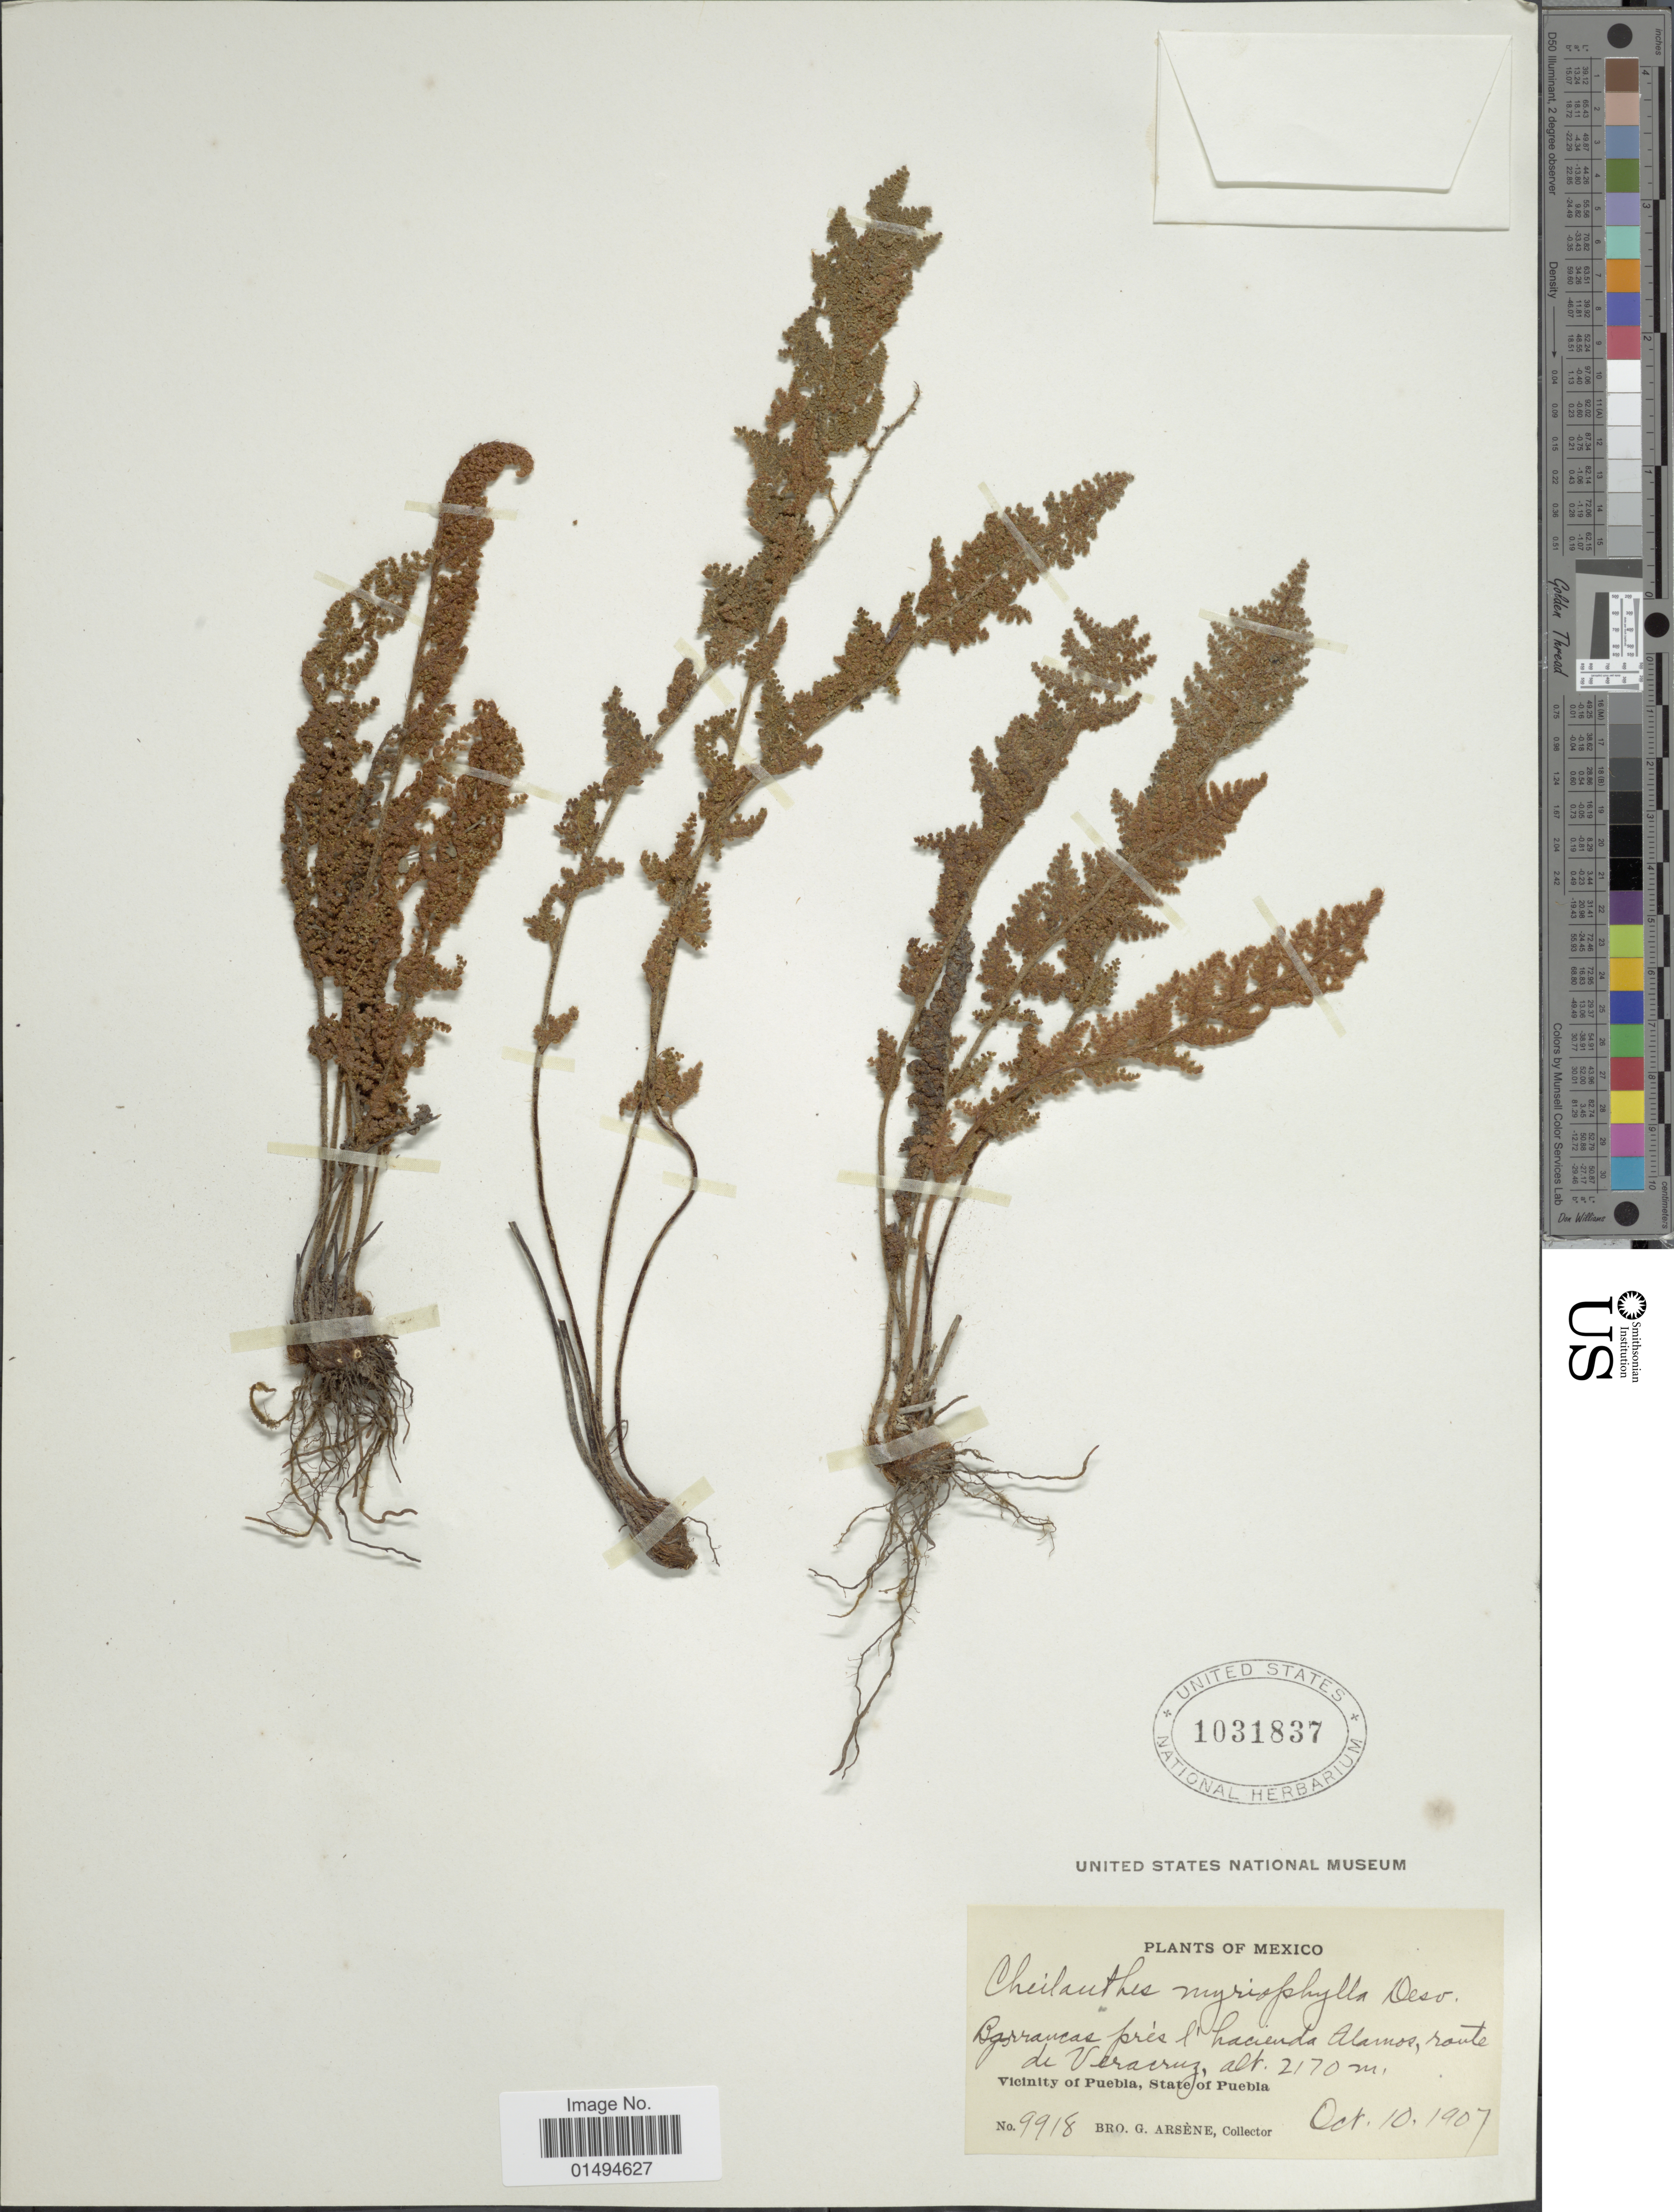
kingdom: Plantae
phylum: Tracheophyta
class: Polypodiopsida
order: Polypodiales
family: Pteridaceae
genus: Myriopteris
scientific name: Myriopteris myriophylla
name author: (Desv.) J. Sm.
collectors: Bro. G. Arsène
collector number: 9918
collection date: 1907-10-10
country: Mexico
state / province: Puebla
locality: Barrancas pres hacienda Alamos, route de Veracruz, Vicinity of Puebla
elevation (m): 2170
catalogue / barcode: US 1031837